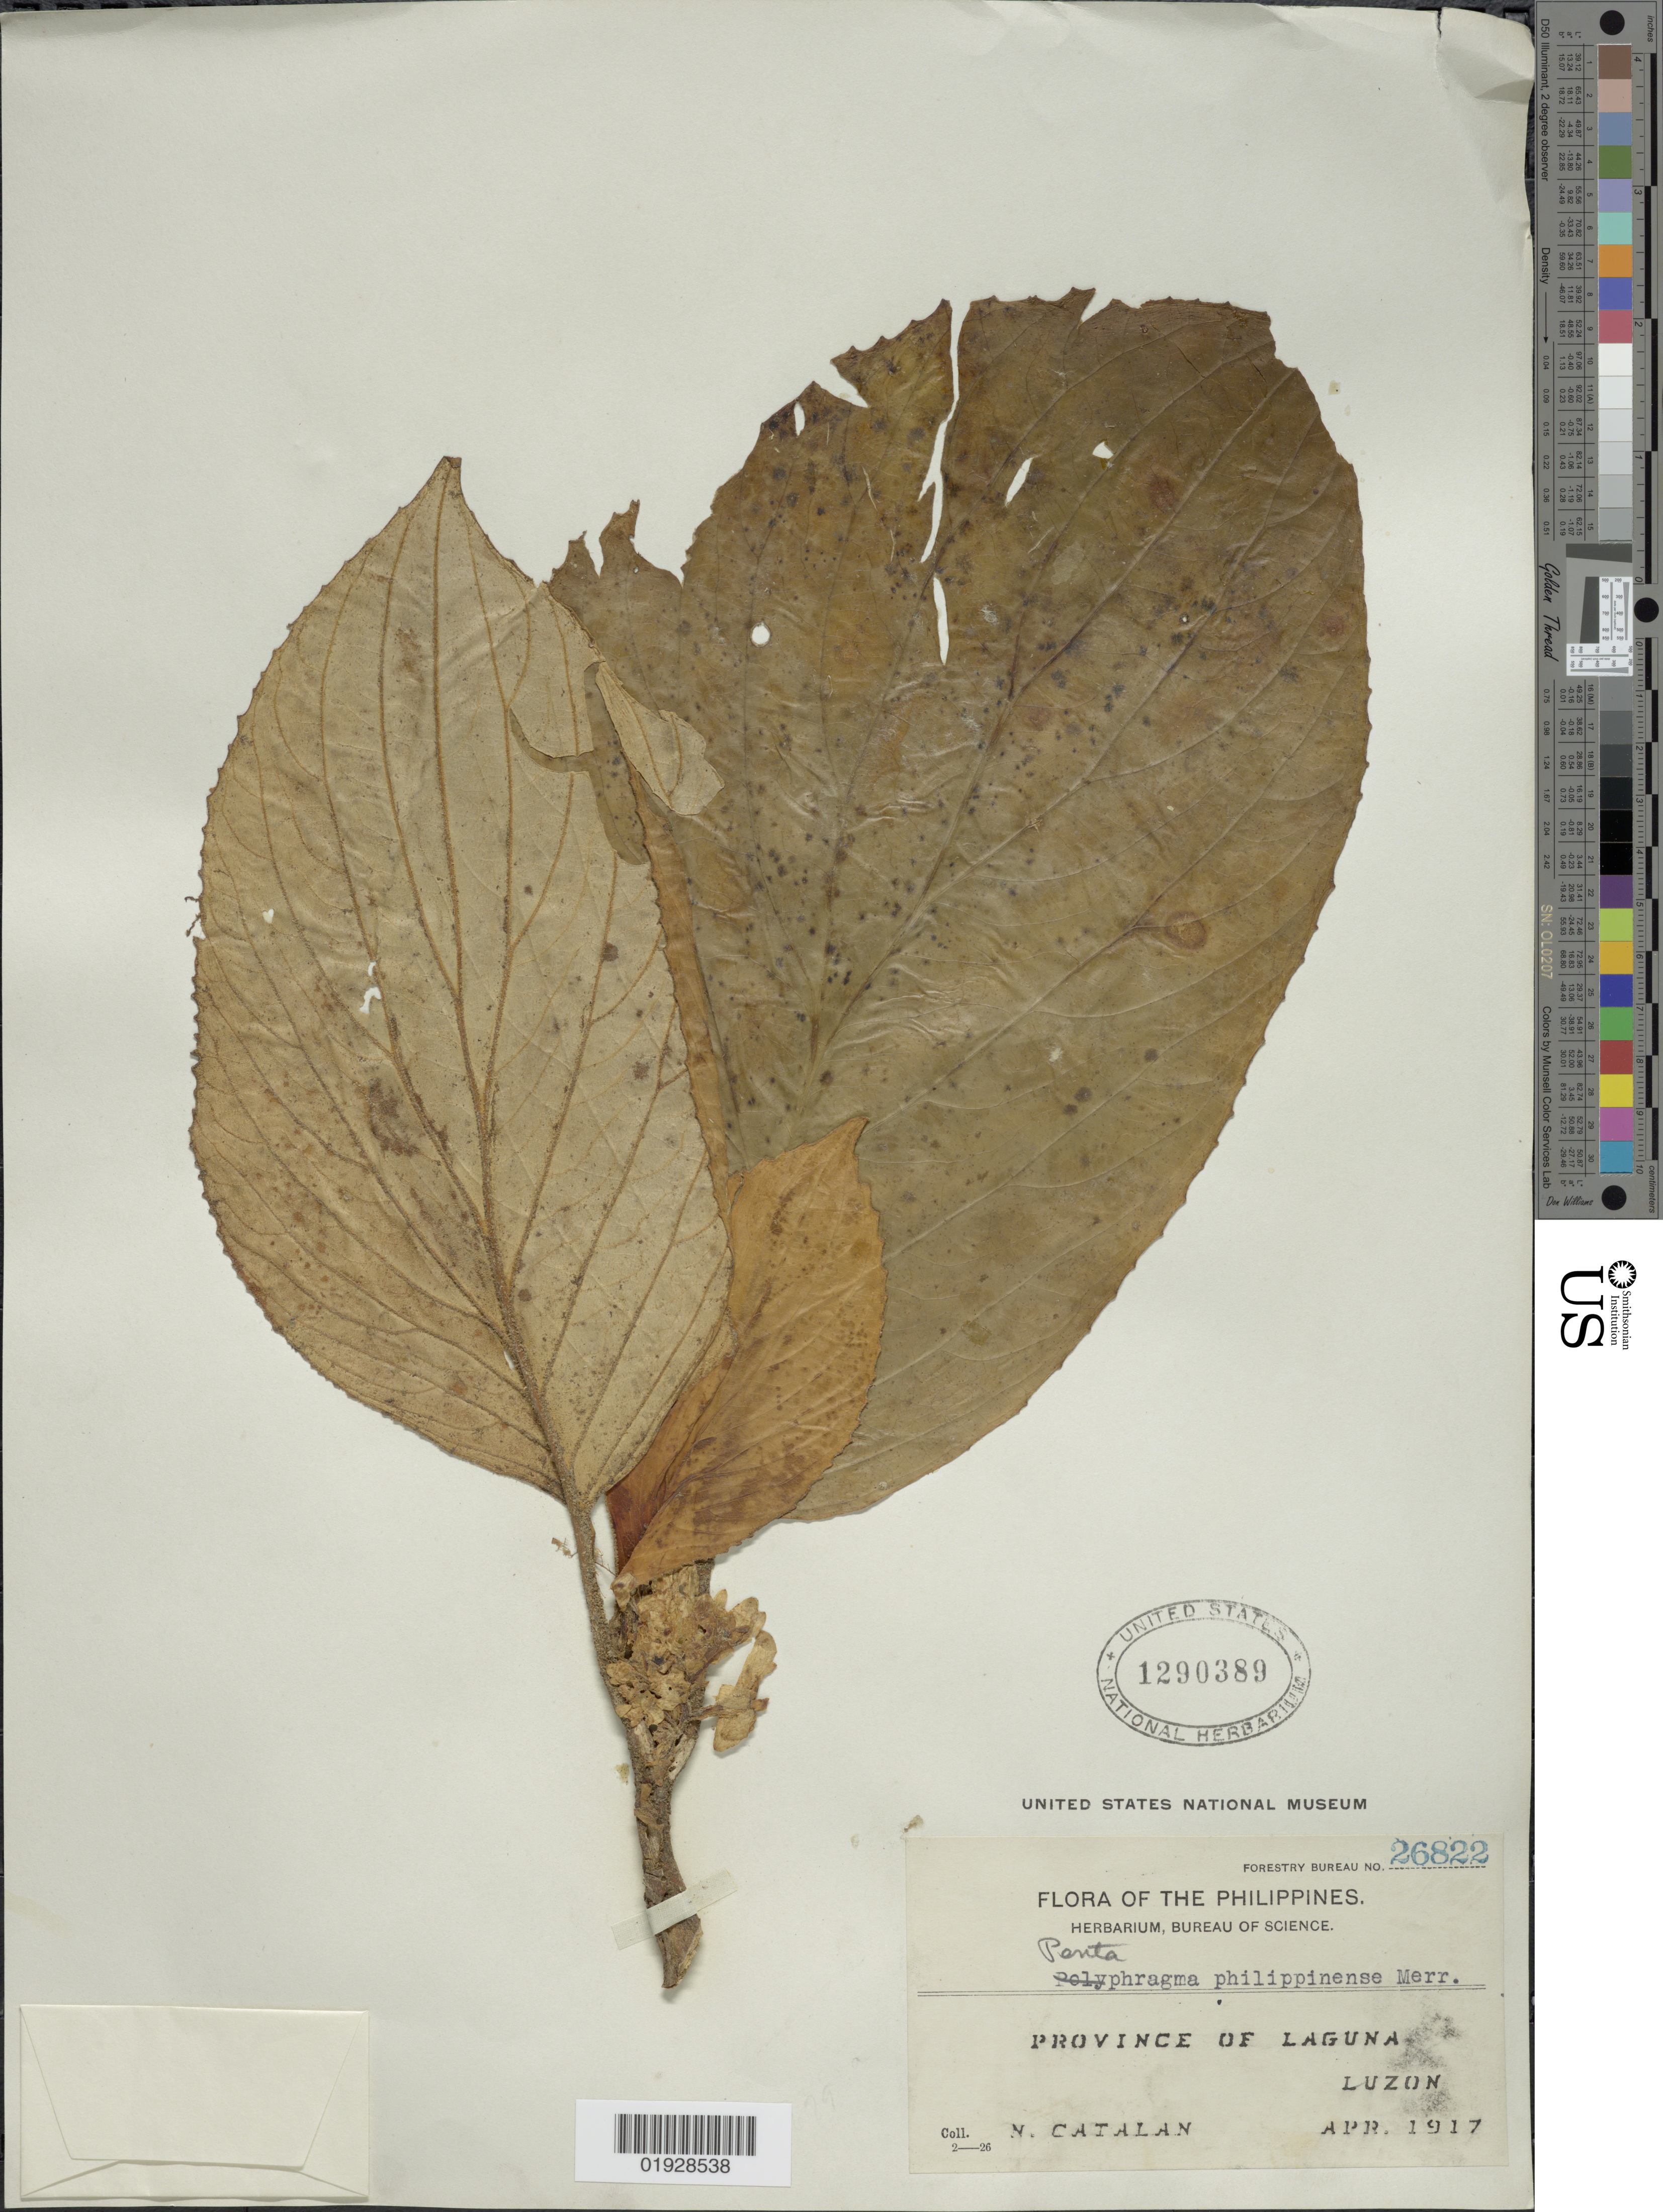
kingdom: Plantae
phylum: Tracheophyta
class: Magnoliopsida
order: Asterales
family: Pentaphragmataceae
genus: Pentaphragma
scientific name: Pentaphragma philippinensis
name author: Merr.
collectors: N. Catalan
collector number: Forestry Bureau 26822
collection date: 1917-04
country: Philippines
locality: Province of Laguna, Luzon.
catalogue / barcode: US 1290389